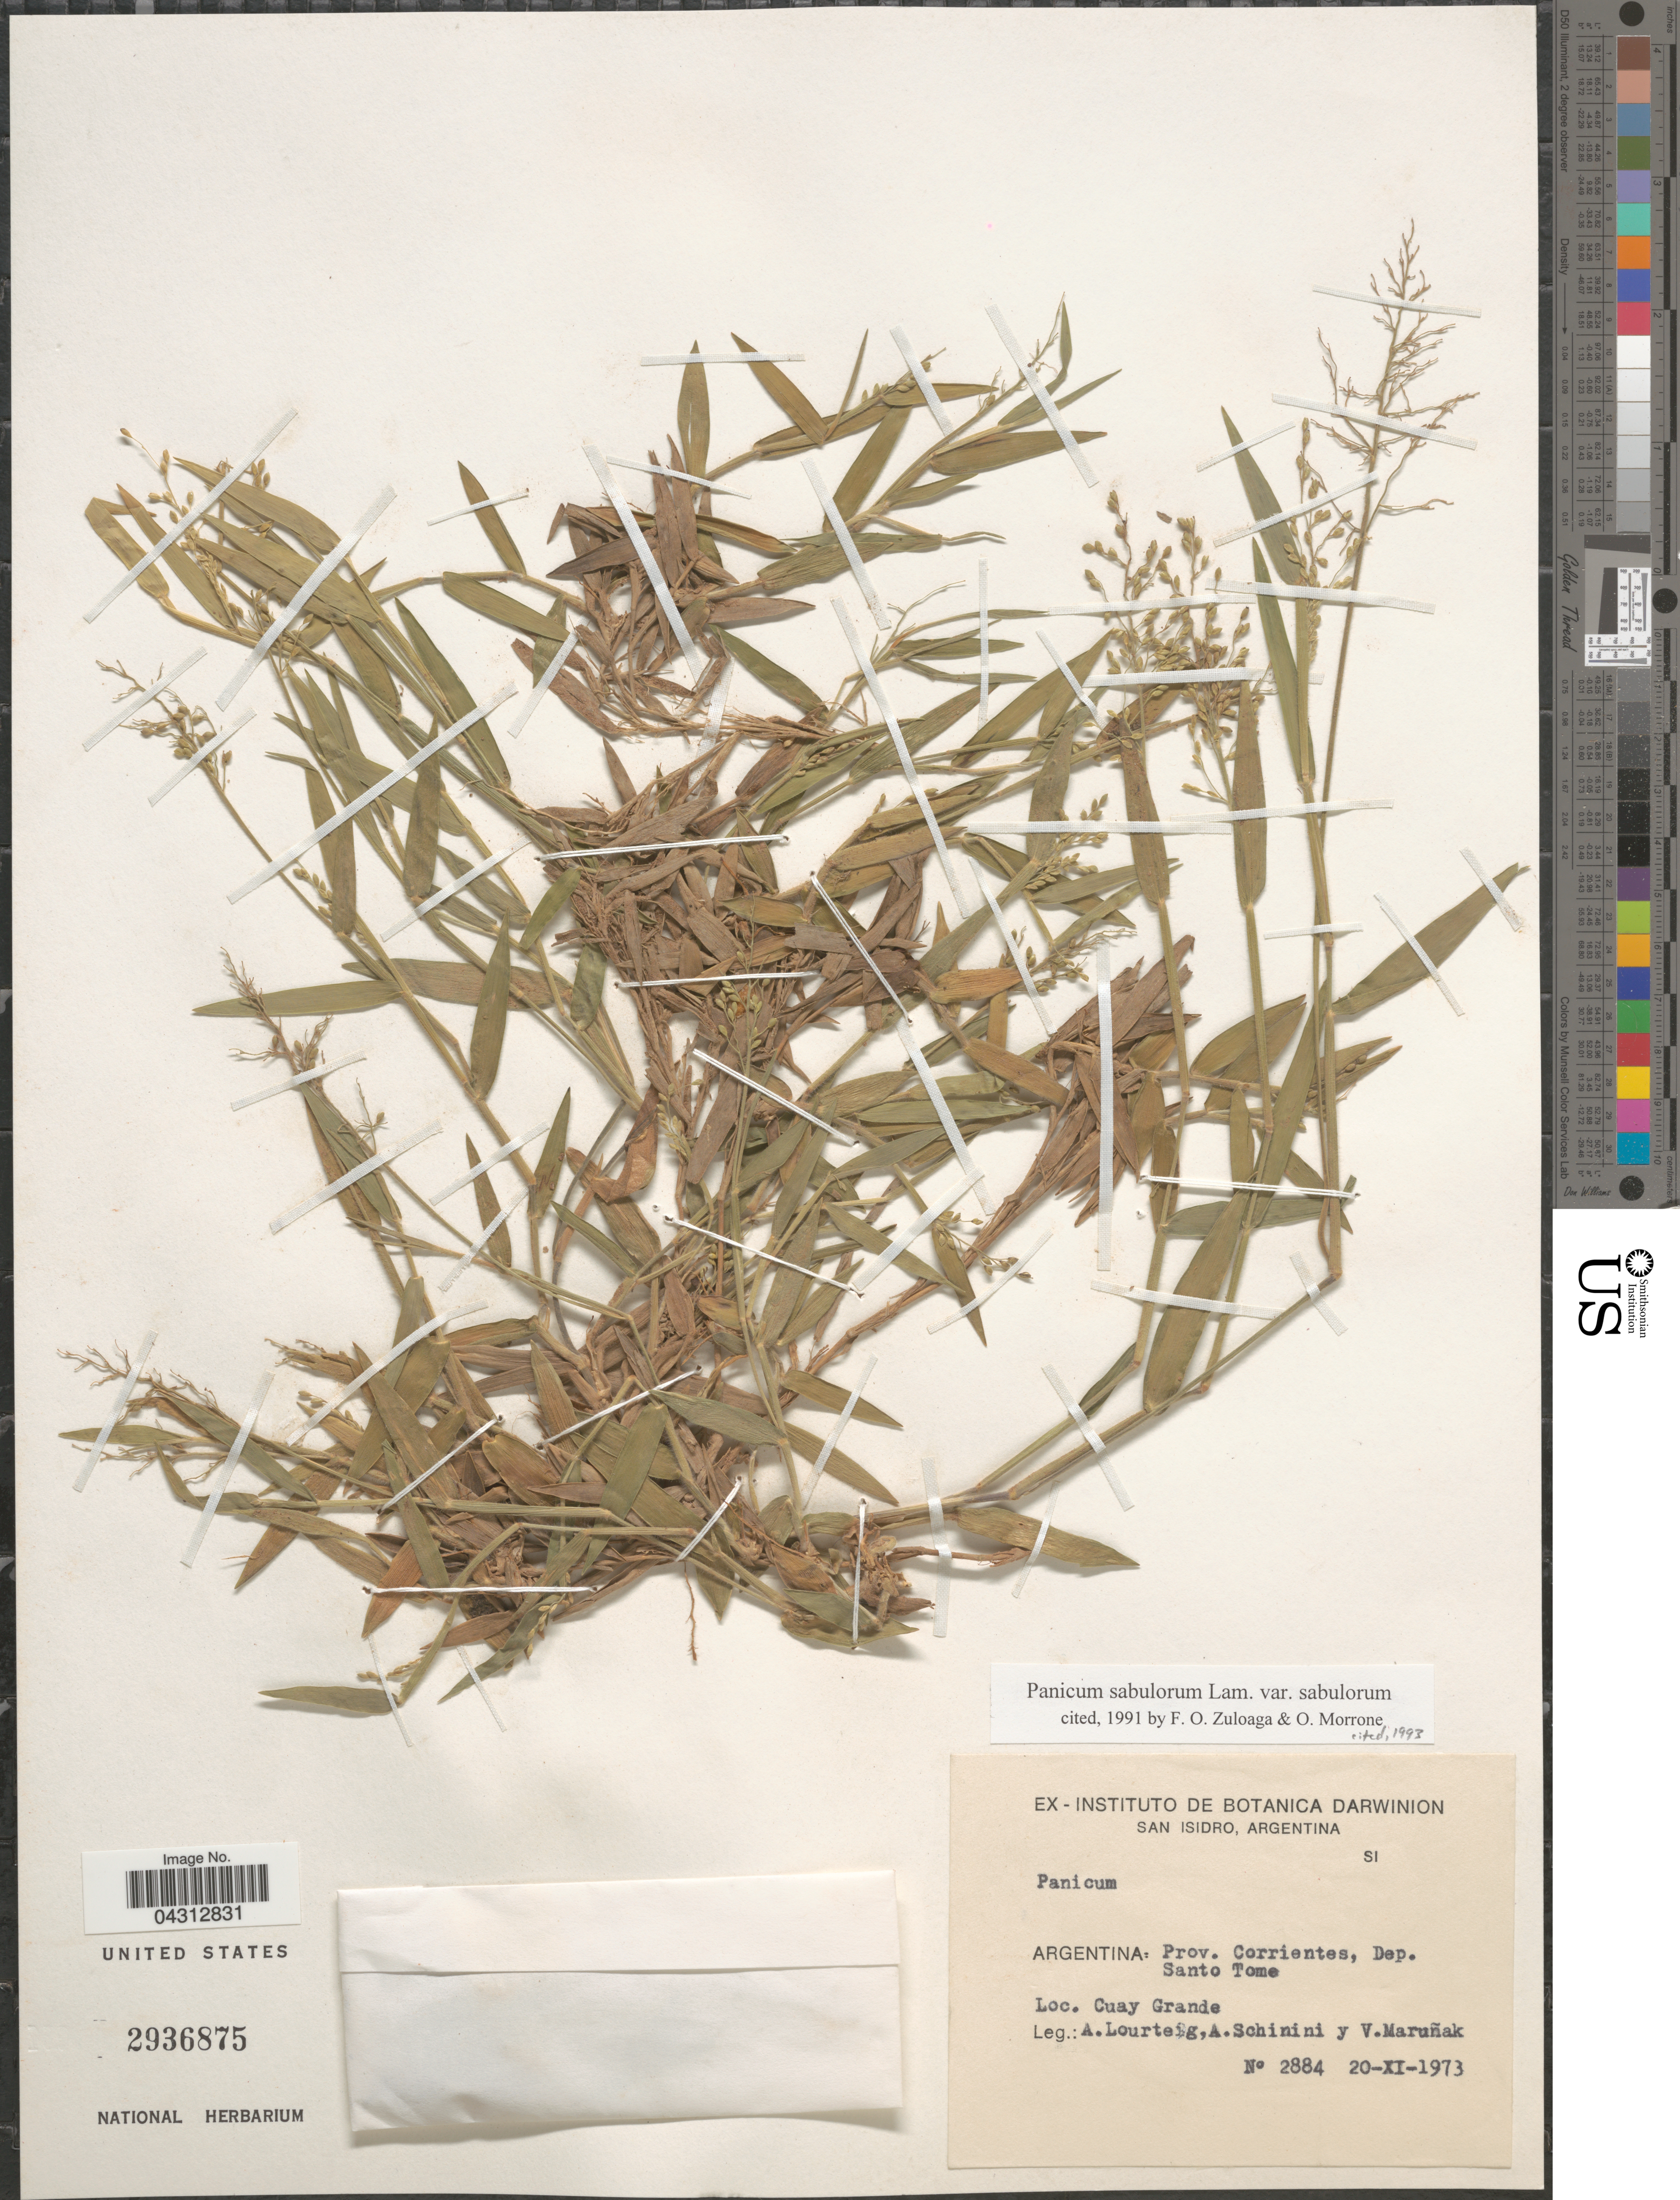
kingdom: Plantae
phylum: Tracheophyta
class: Liliopsida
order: Poales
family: Poaceae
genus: Dichanthelium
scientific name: Dichanthelium sabulorum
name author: (Lam.) Gould & C.A. Clark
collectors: A. Lourteig, A. Schinini & V. Maruñak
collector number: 2884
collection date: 1973-11-20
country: Argentina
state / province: Corrientes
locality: Dep. Santo Tome. Cuay Grande.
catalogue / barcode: US 2936875